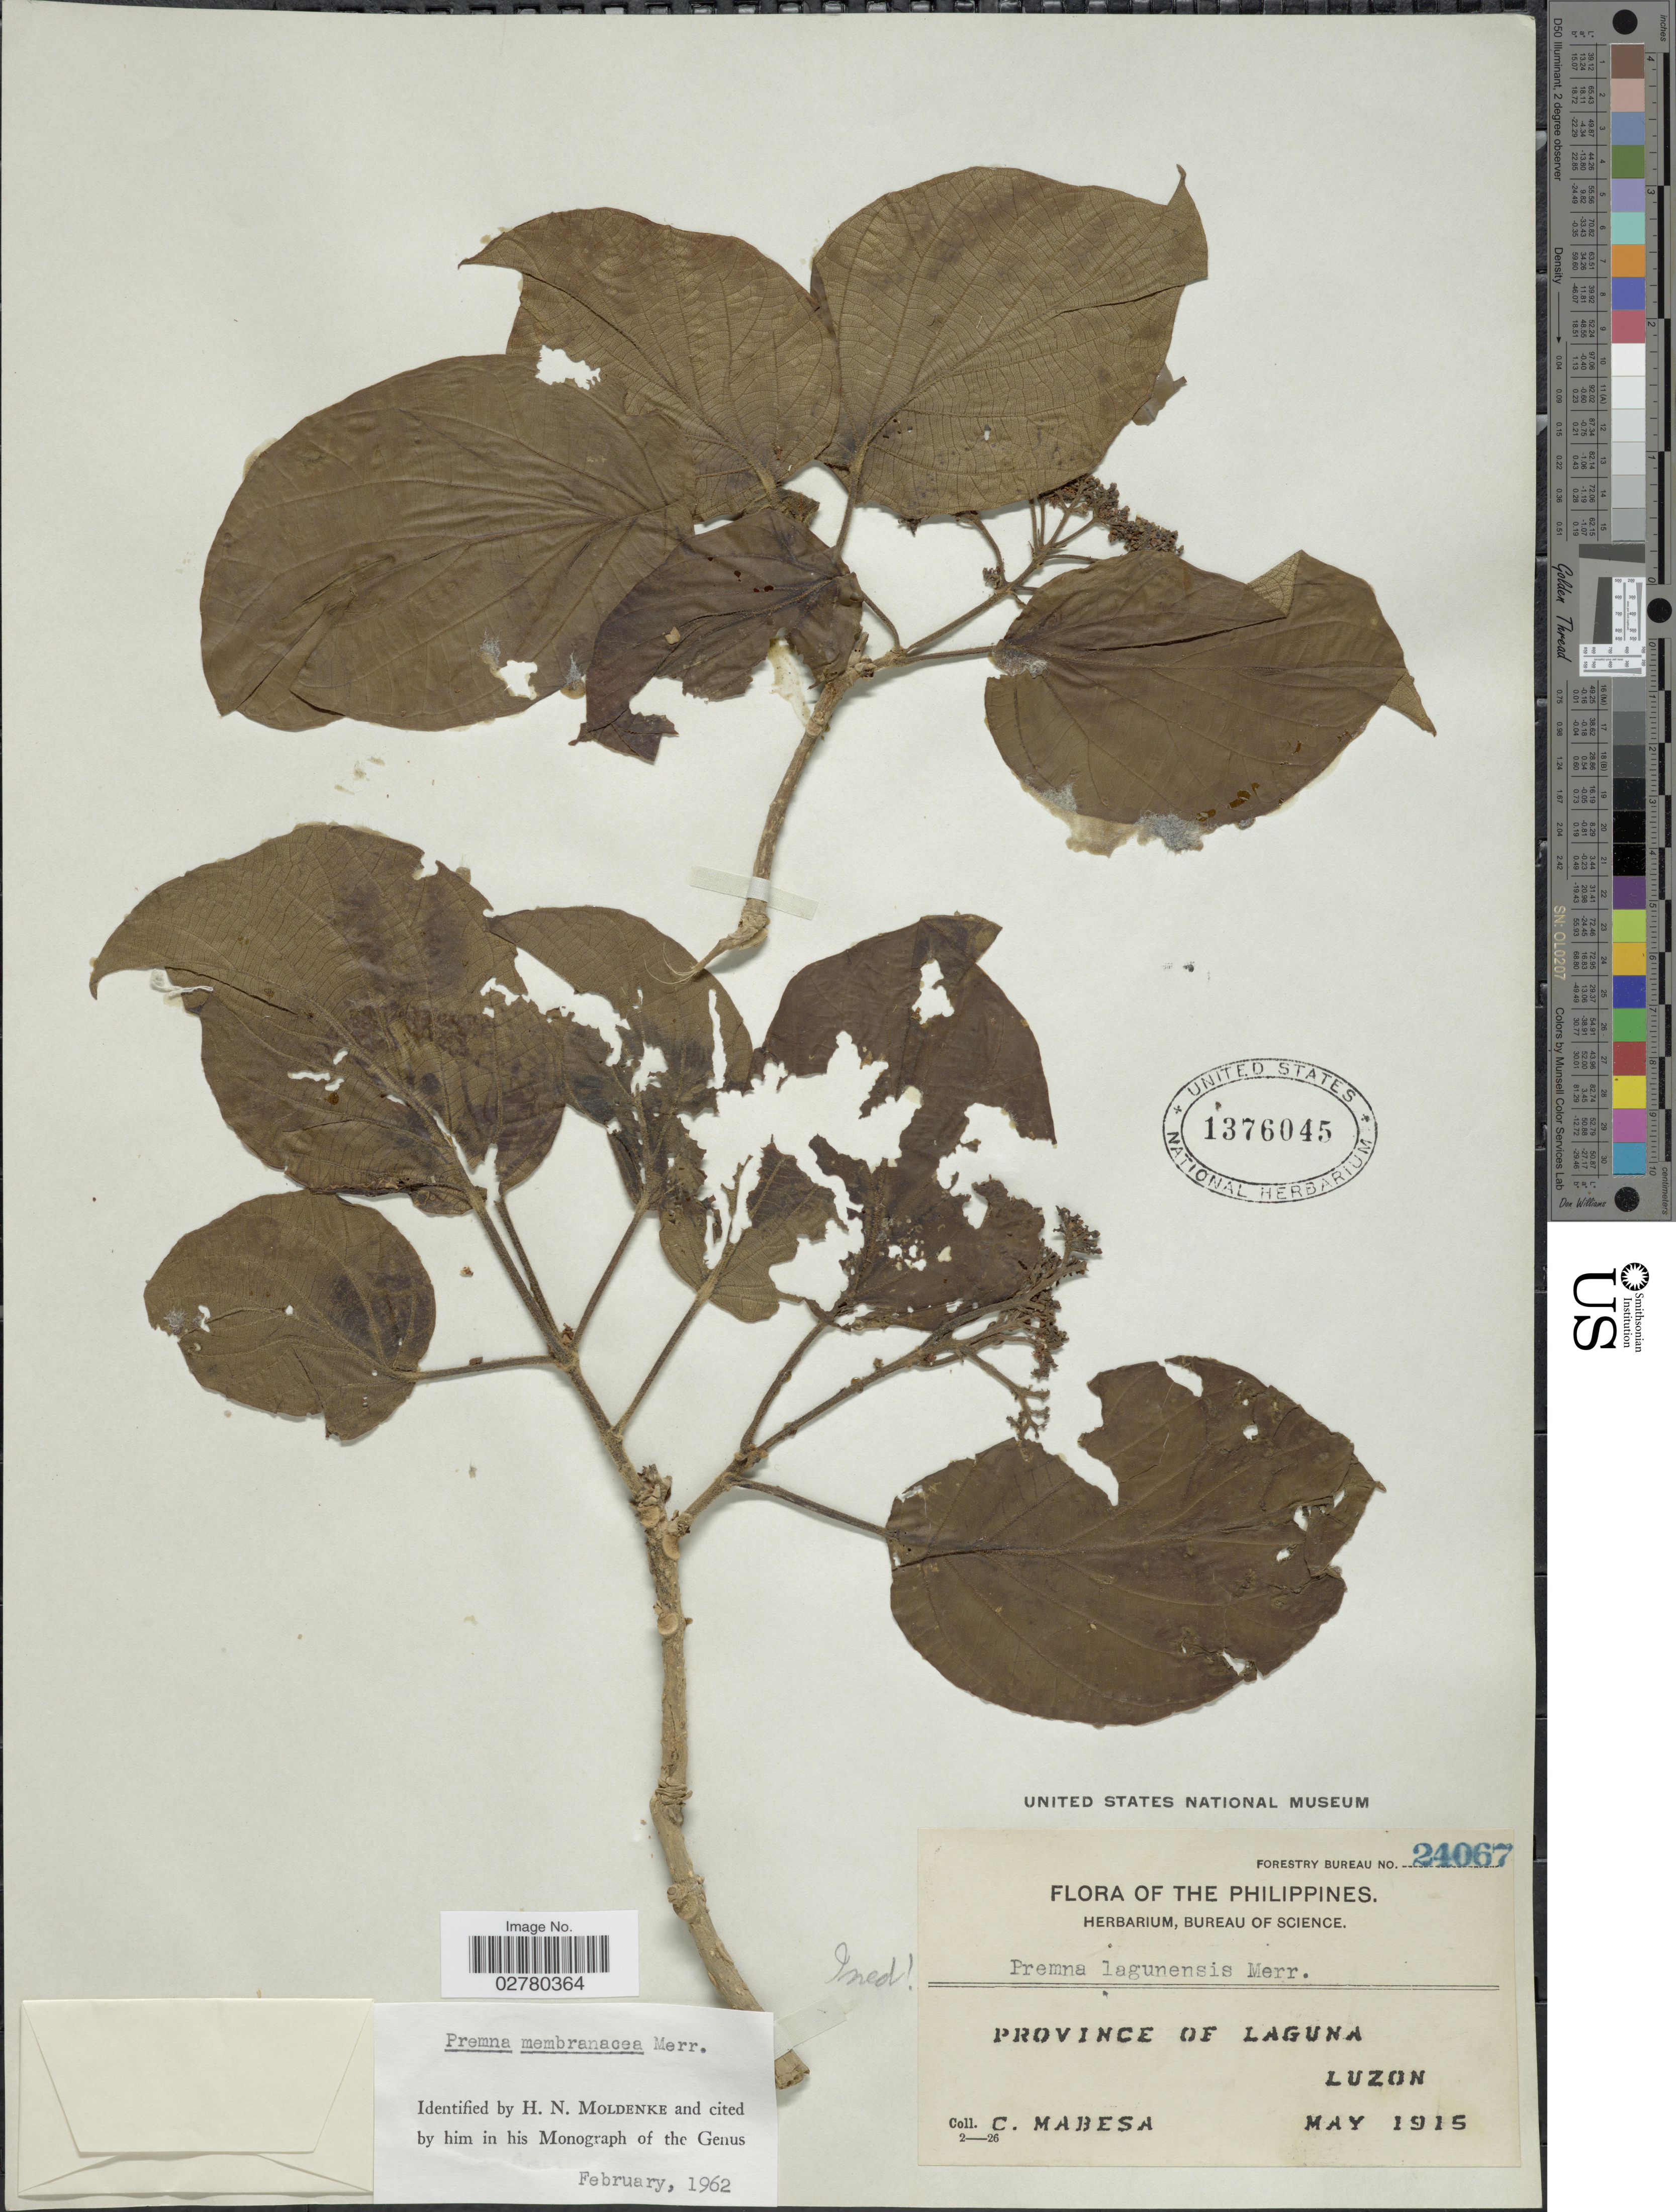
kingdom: Plantae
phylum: Tracheophyta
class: Magnoliopsida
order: Lamiales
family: Lamiaceae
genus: Premna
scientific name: Premna membranacea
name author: Merr.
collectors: C. Mabesa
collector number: Forestry Bureau 24067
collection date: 1915-05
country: Philippines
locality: Province of Laguna, Luzon.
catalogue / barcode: US 1376045